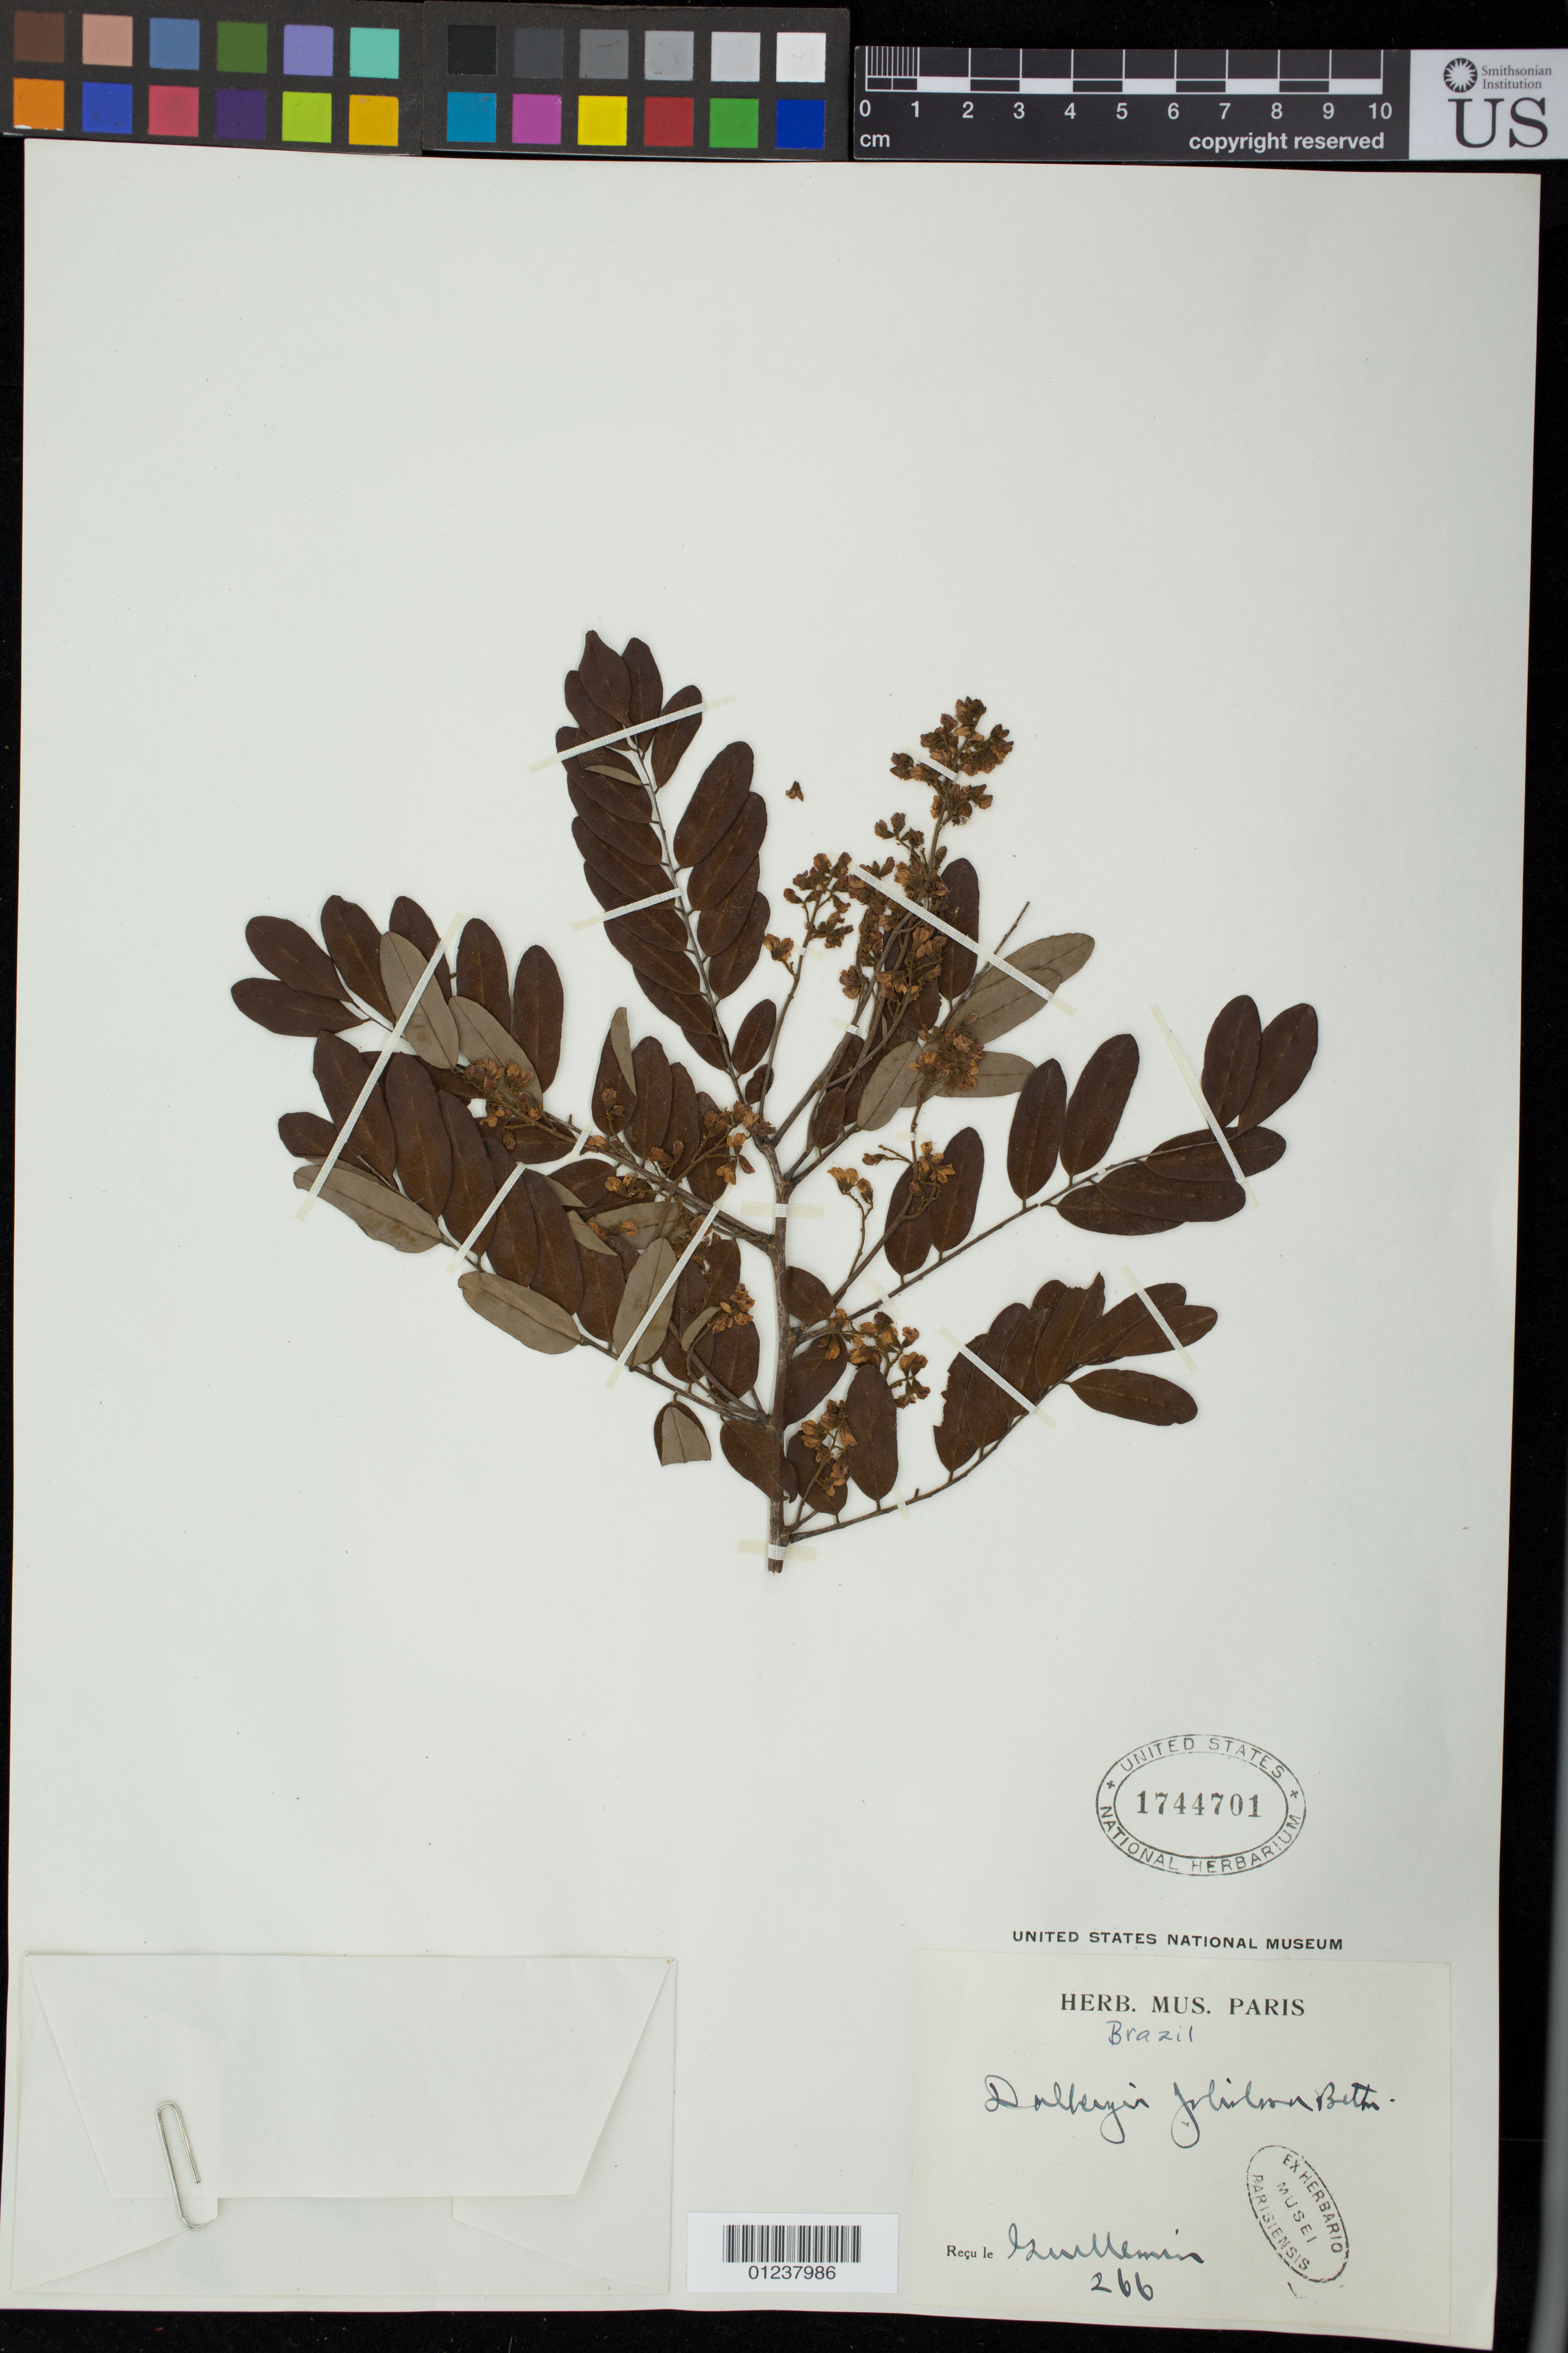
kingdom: Plantae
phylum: Tracheophyta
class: Magnoliopsida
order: Fabales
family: Fabaceae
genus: Dalbergia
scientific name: Dalbergia foliosa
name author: (Benth.) A.M. Carvalho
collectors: Guillemin, --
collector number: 266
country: Brazil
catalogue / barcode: US 1744701